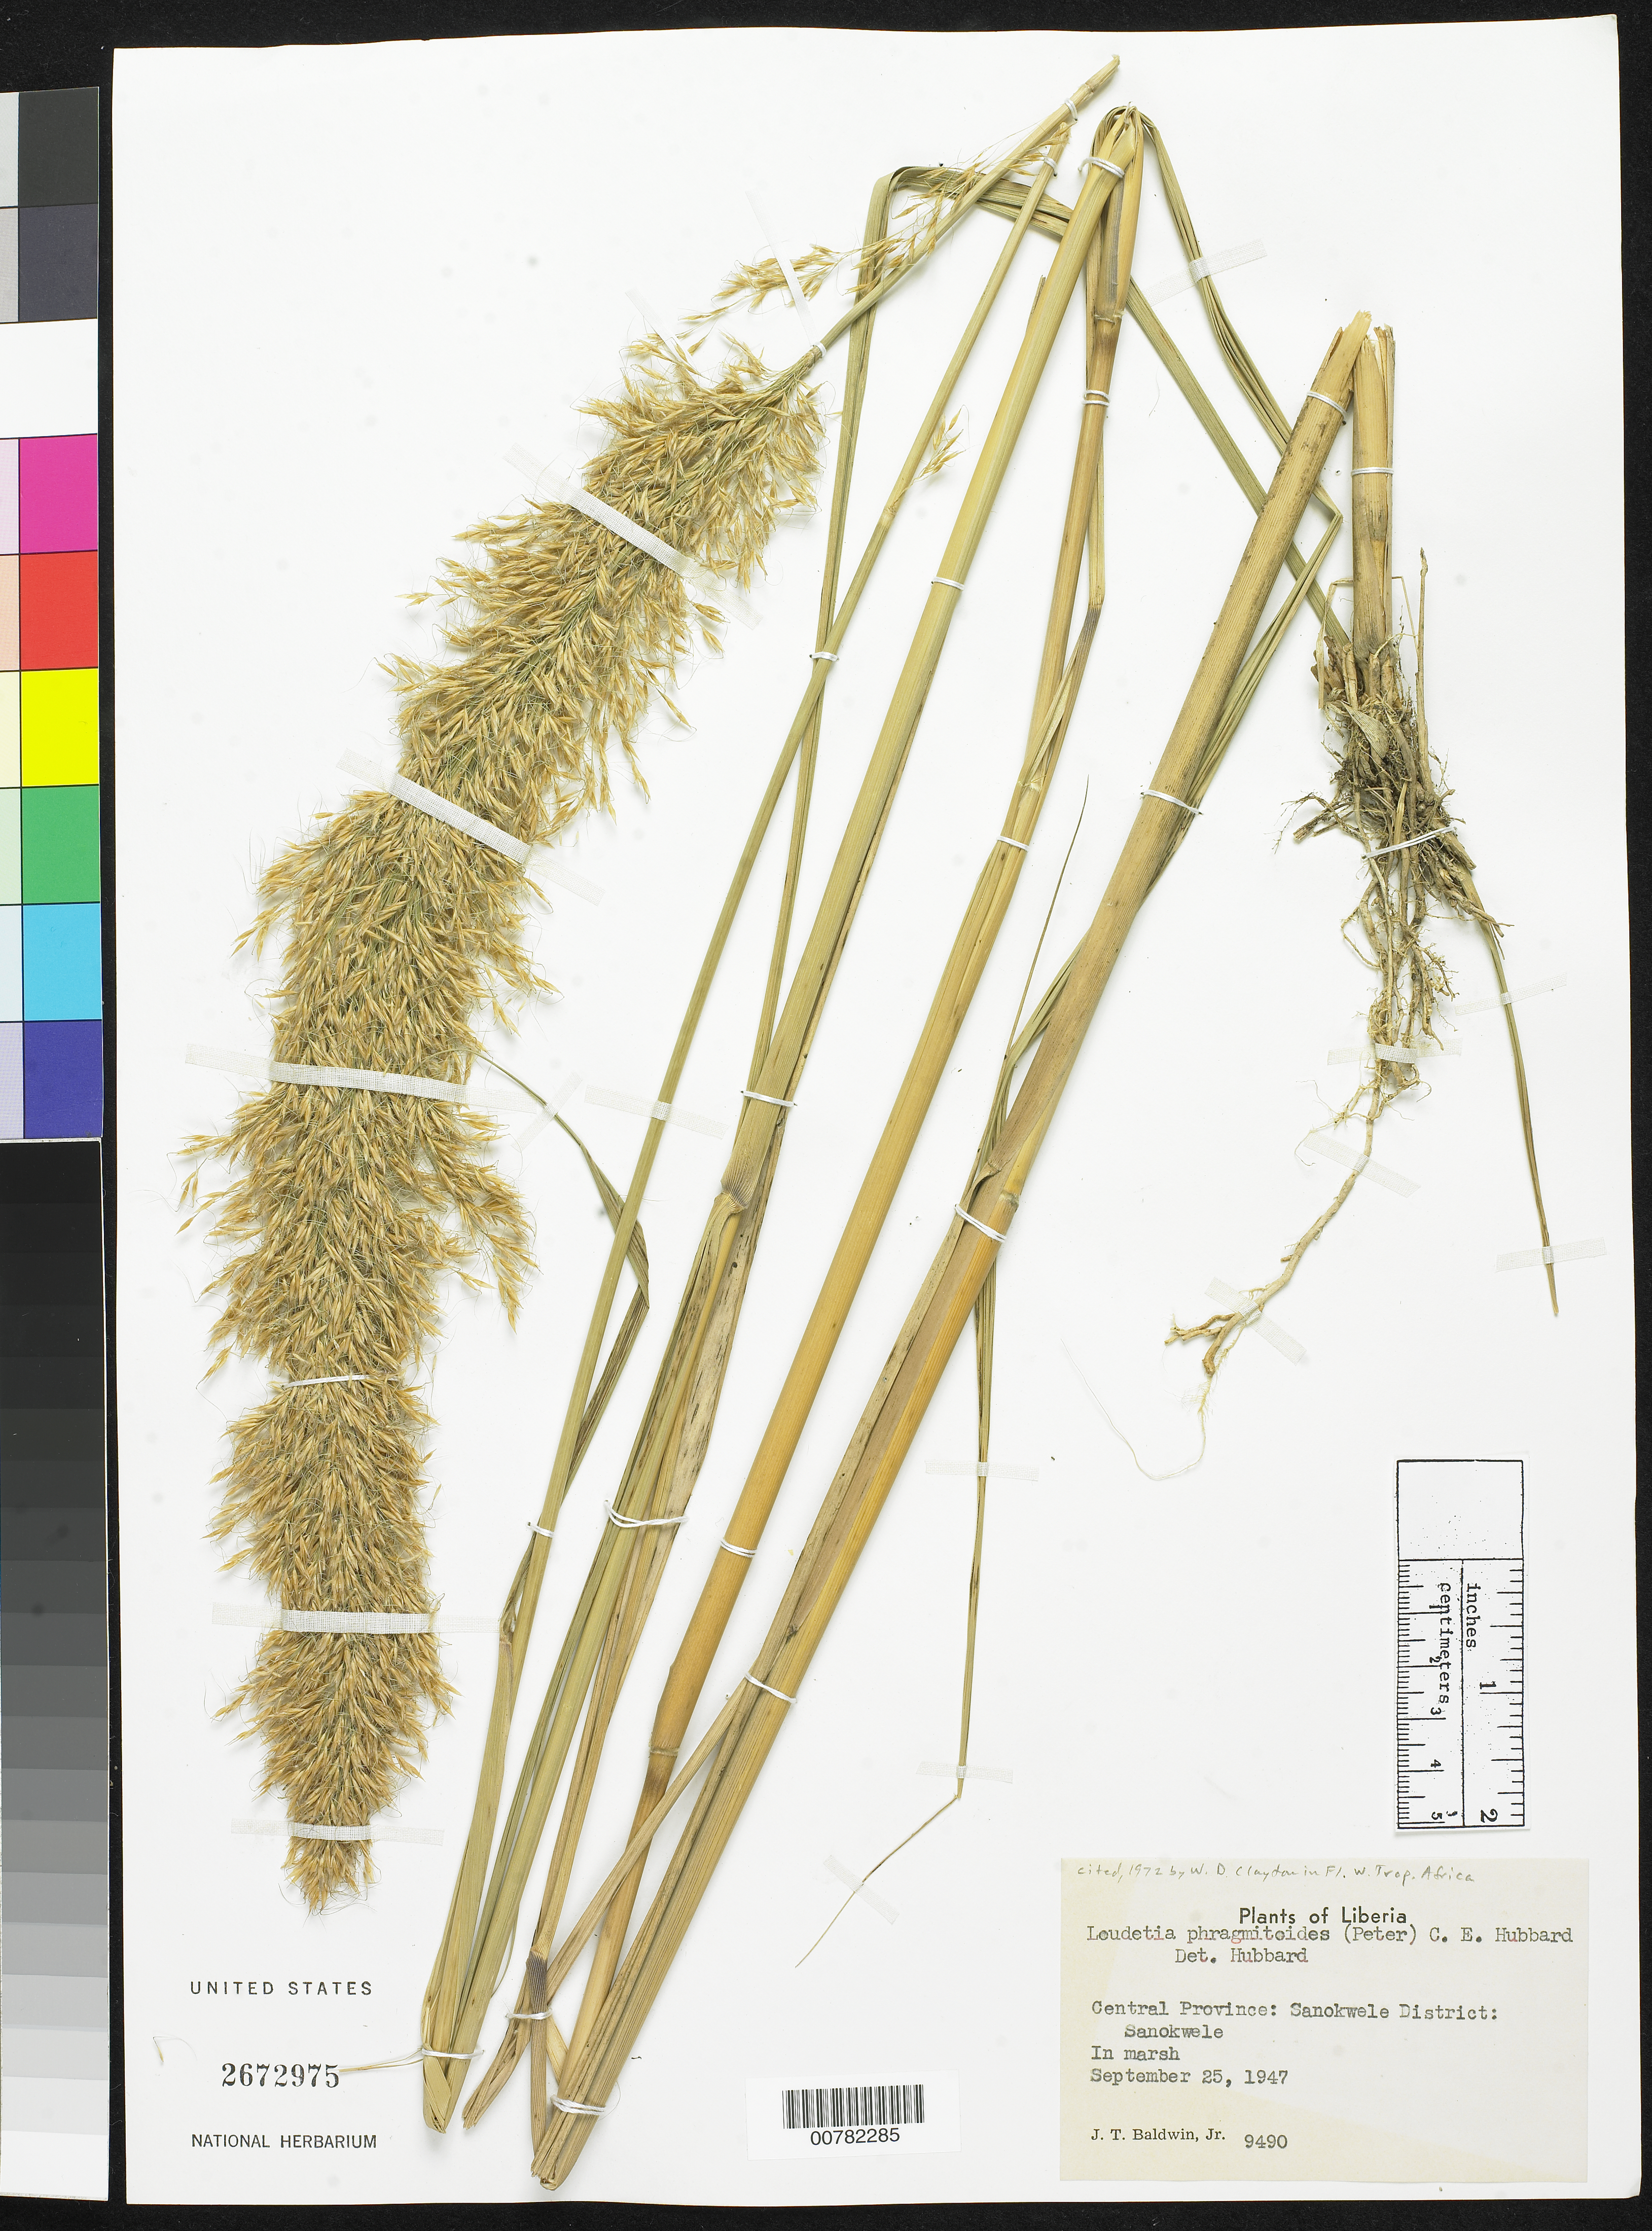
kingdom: Plantae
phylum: Tracheophyta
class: Liliopsida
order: Poales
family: Poaceae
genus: Loudetia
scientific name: Loudetia phragmitoides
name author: (Peter) C.E. Hubb.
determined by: Hubbard, C. E.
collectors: J. T. Baldwin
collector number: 9490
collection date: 1947-09-25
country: Liberia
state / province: Nimba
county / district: Sanokwele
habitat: In marsh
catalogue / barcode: US 2672975